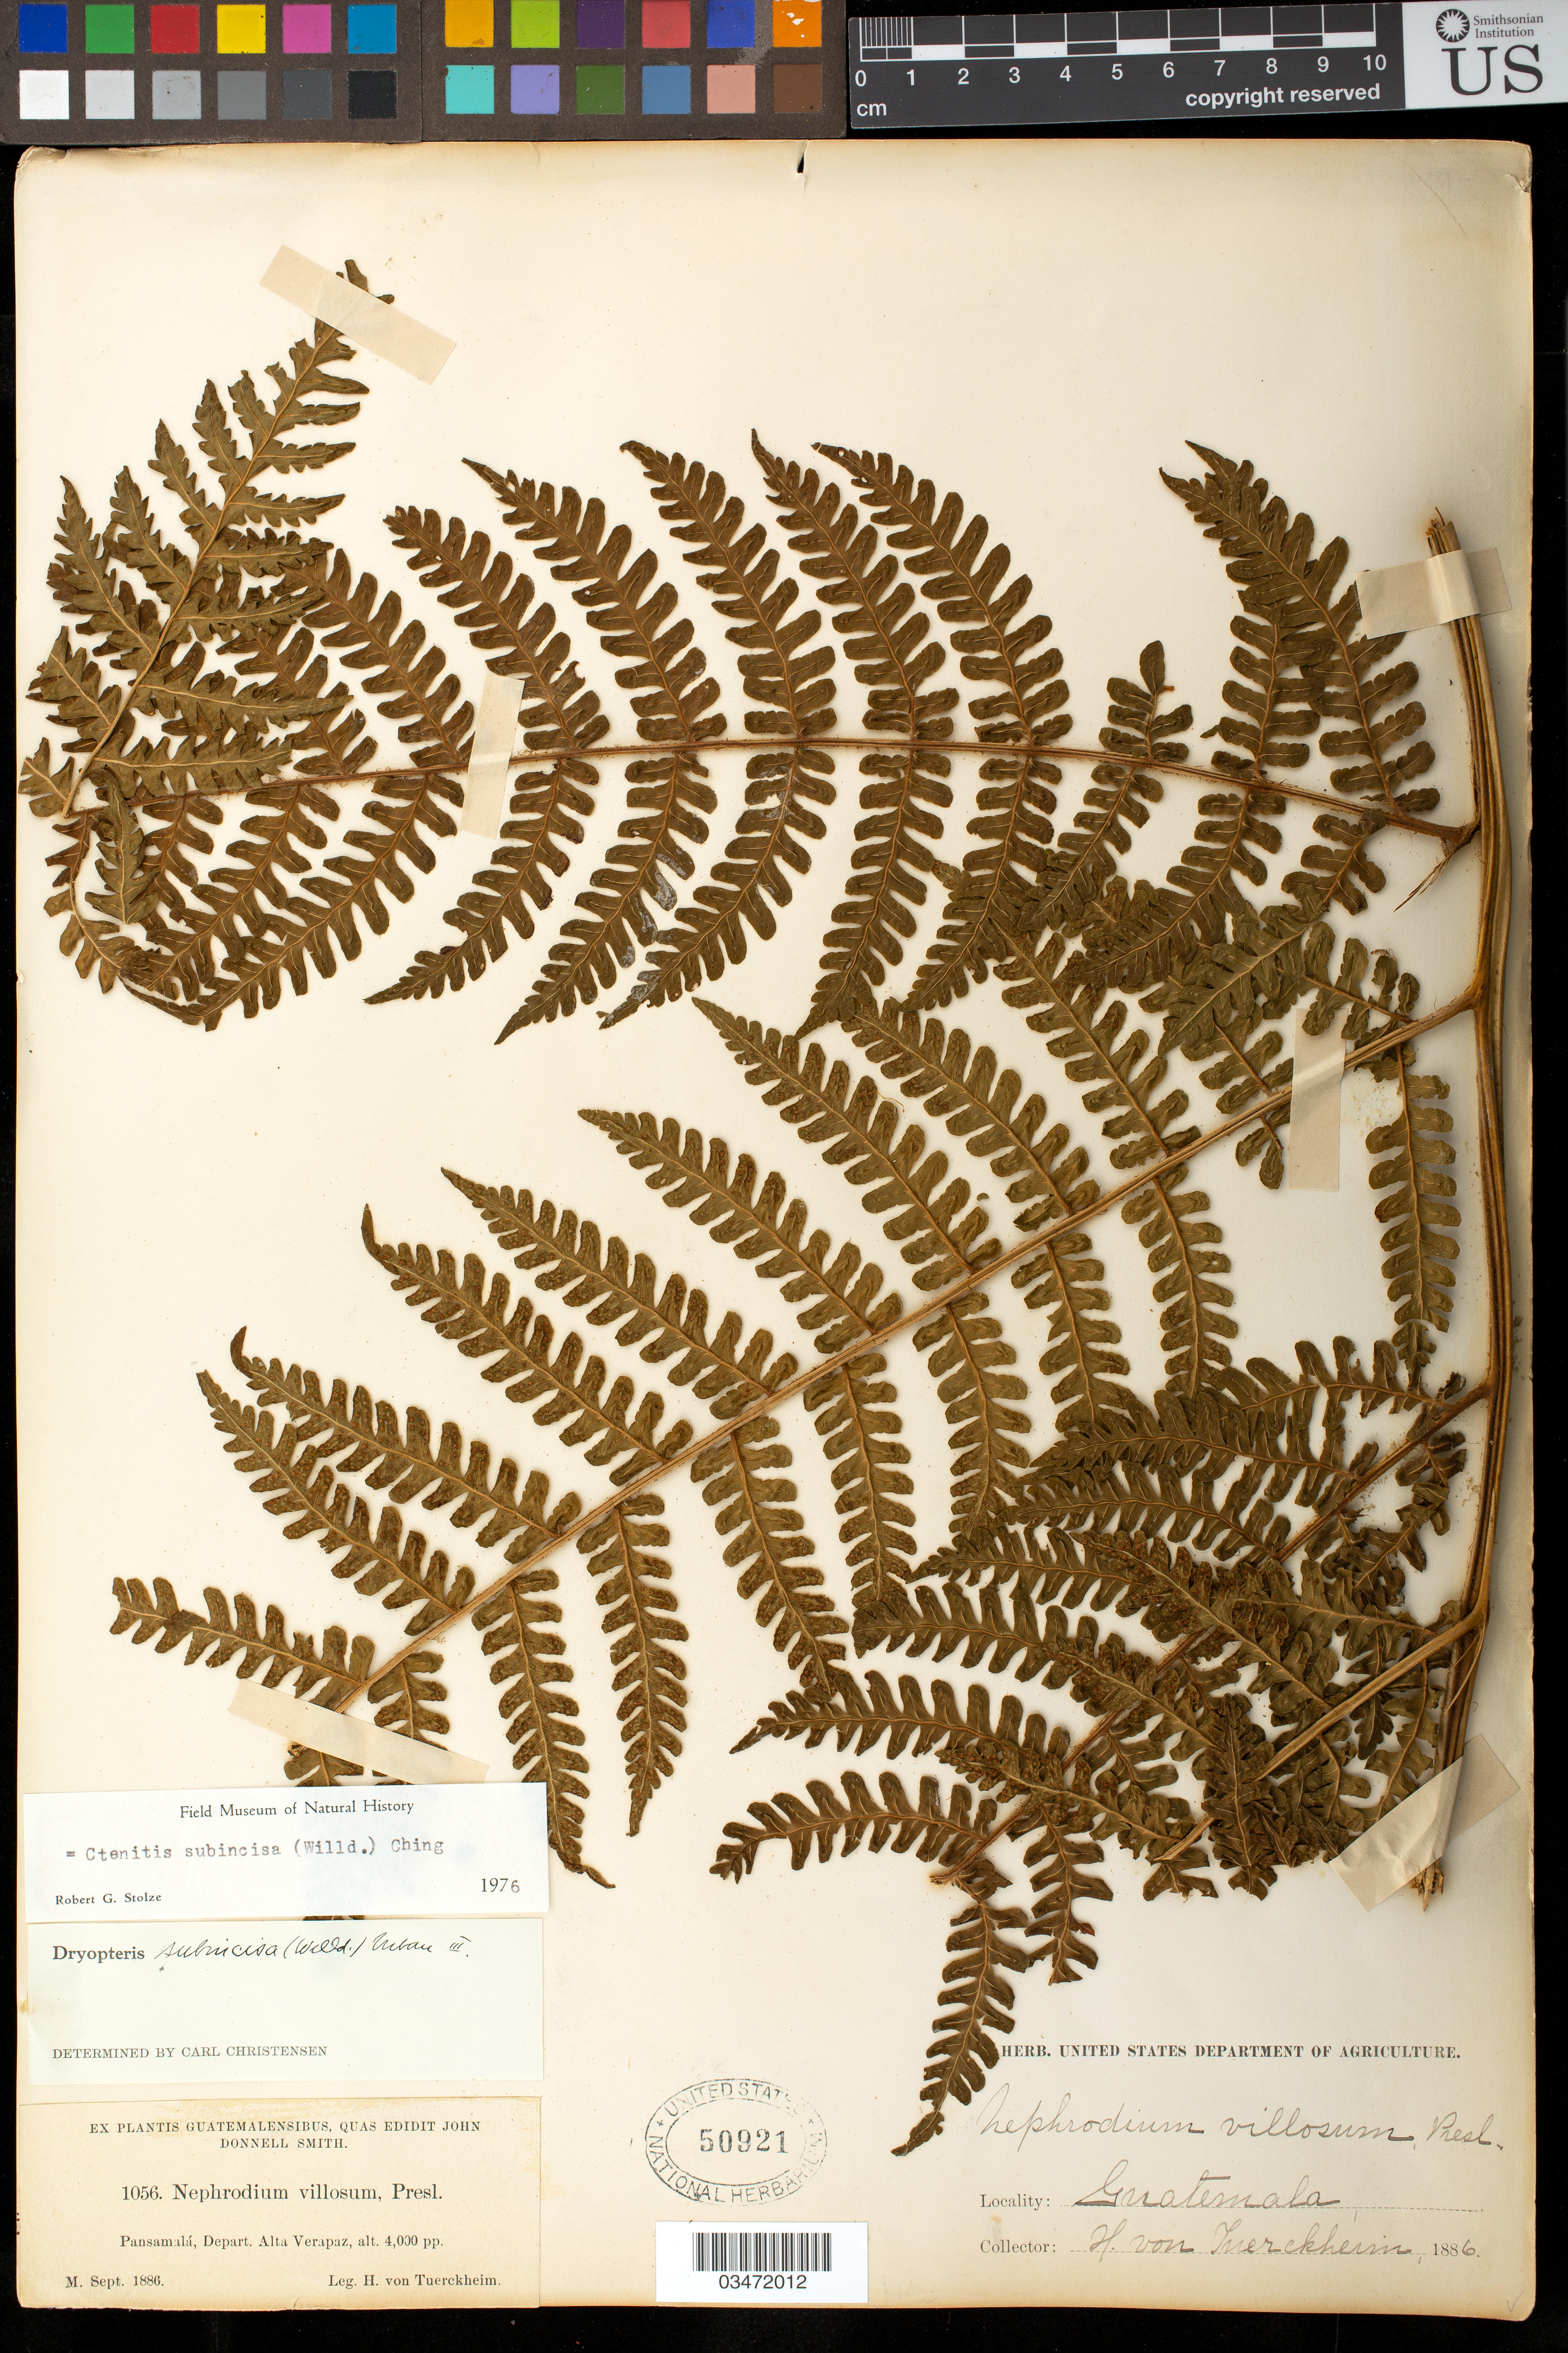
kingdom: Plantae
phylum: Tracheophyta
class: Polypodiopsida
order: Polypodiales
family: Dryopteridaceae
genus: Dryopteris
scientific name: Dryopteris subincisa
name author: (Willd.) Urb.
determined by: Christensen, C. F. A.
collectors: H. von Türckheim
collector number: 1056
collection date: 1886-09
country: Guatemala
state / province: Alta Verapaz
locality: Pansamalá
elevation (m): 1219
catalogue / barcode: US 50921